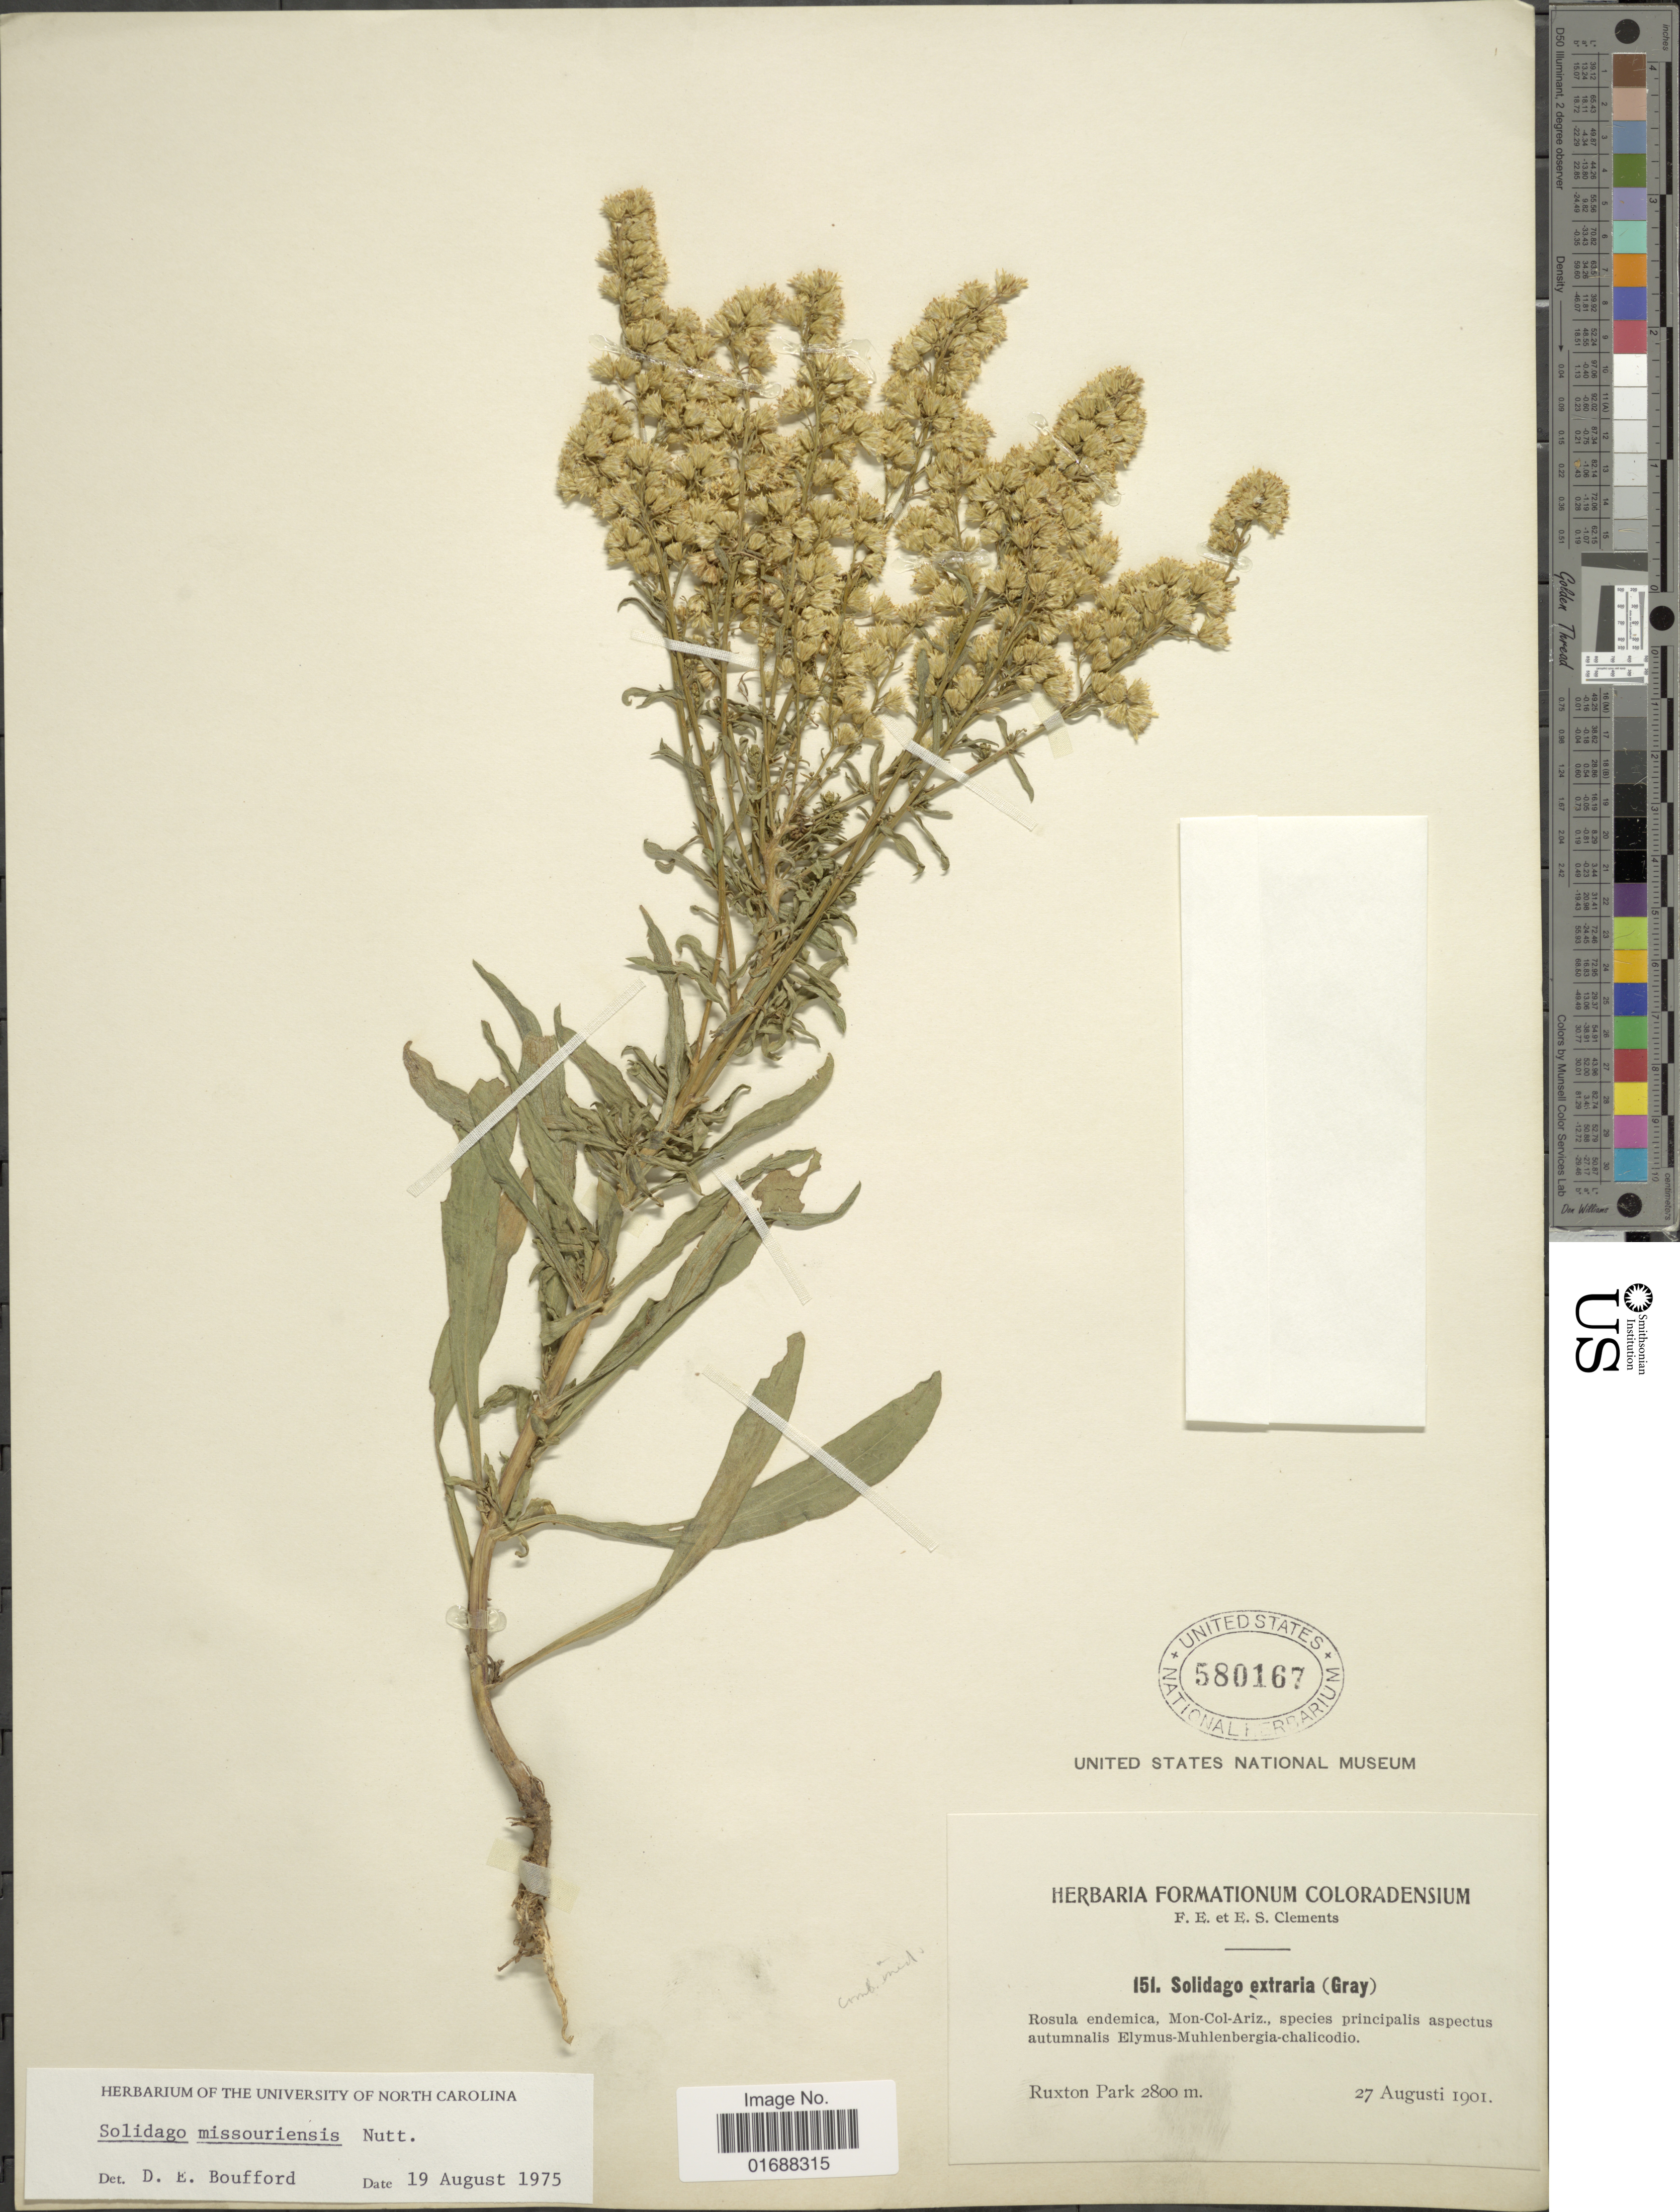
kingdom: Plantae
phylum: Tracheophyta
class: Magnoliopsida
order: Asterales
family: Asteraceae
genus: Solidago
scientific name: Solidago missouriensis var. missouriensis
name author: Nutt.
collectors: F. E. Clements & E. S. Clements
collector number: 151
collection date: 1901-08-27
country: United States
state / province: Colorado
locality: Ruxton Park.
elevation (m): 2800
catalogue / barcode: US 580167